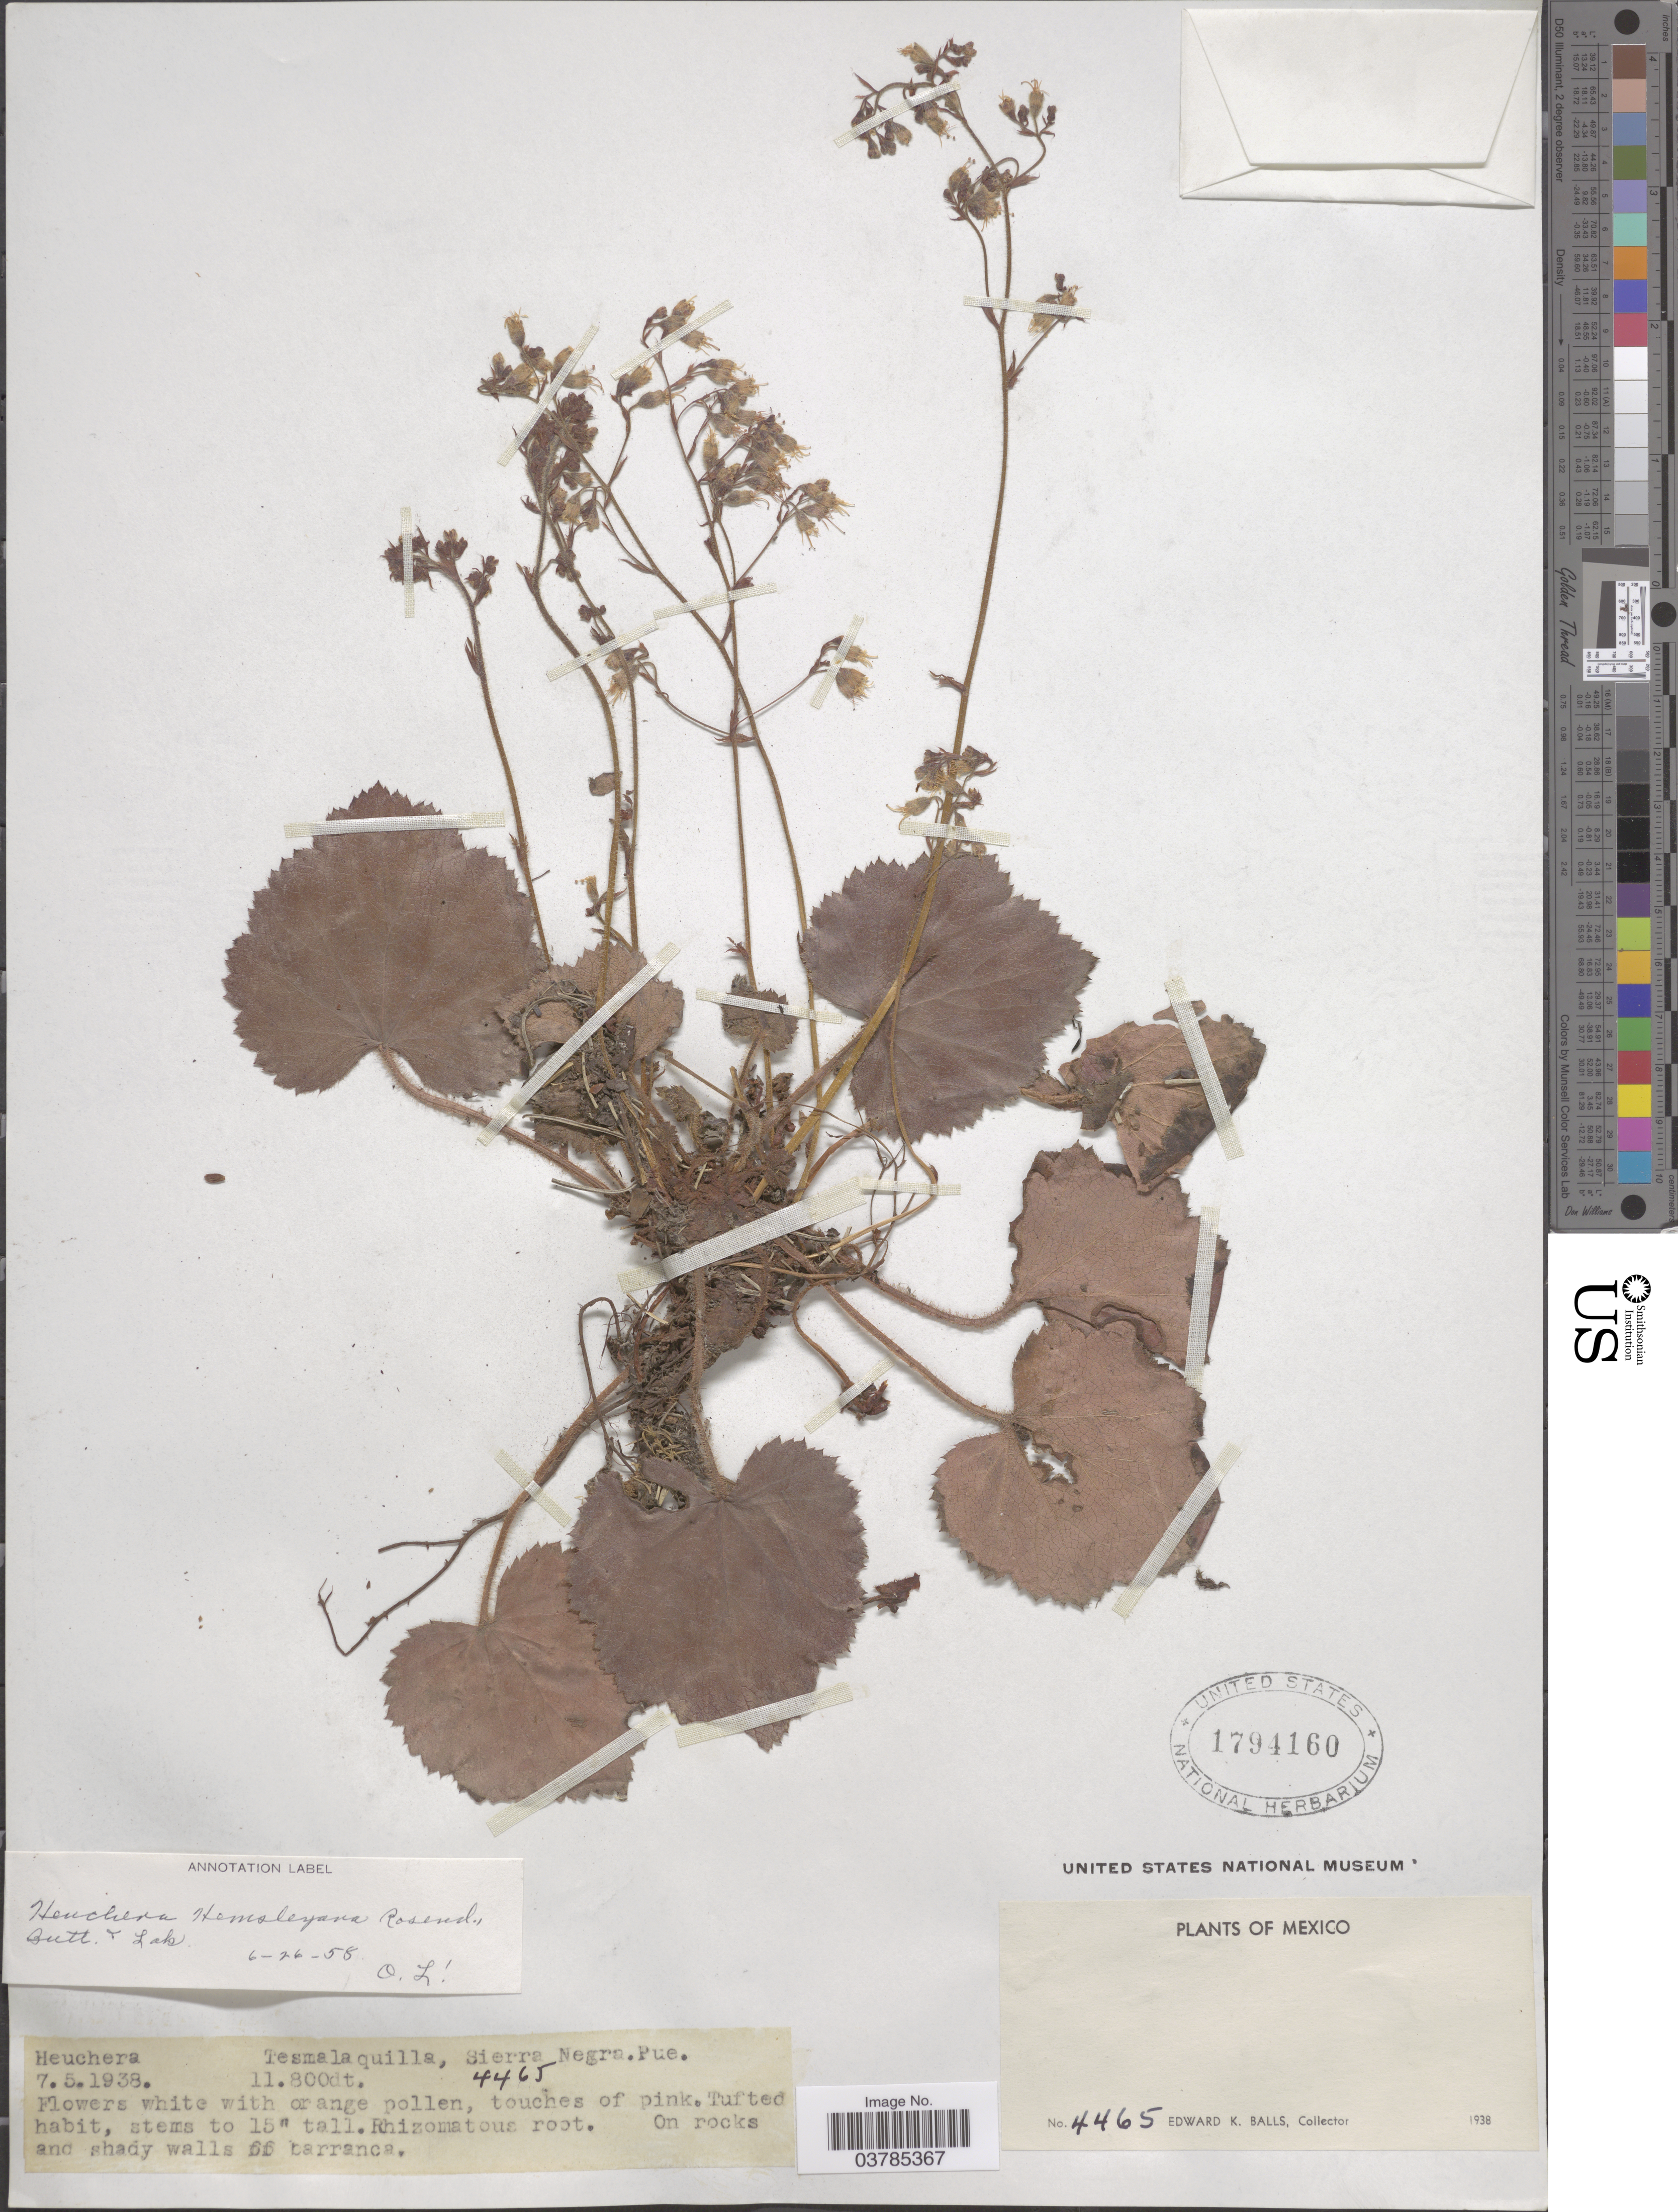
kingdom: Plantae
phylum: Tracheophyta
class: Magnoliopsida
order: Saxifragales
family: Saxifragaceae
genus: Heuchera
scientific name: Heuchera hemsleyana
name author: Rosend. et al.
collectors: E. K. Balls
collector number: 4465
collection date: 1938-05-07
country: Mexico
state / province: Puebla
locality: Tesmalaquilla, Sierra Negra.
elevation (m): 3597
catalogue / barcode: US 1794160